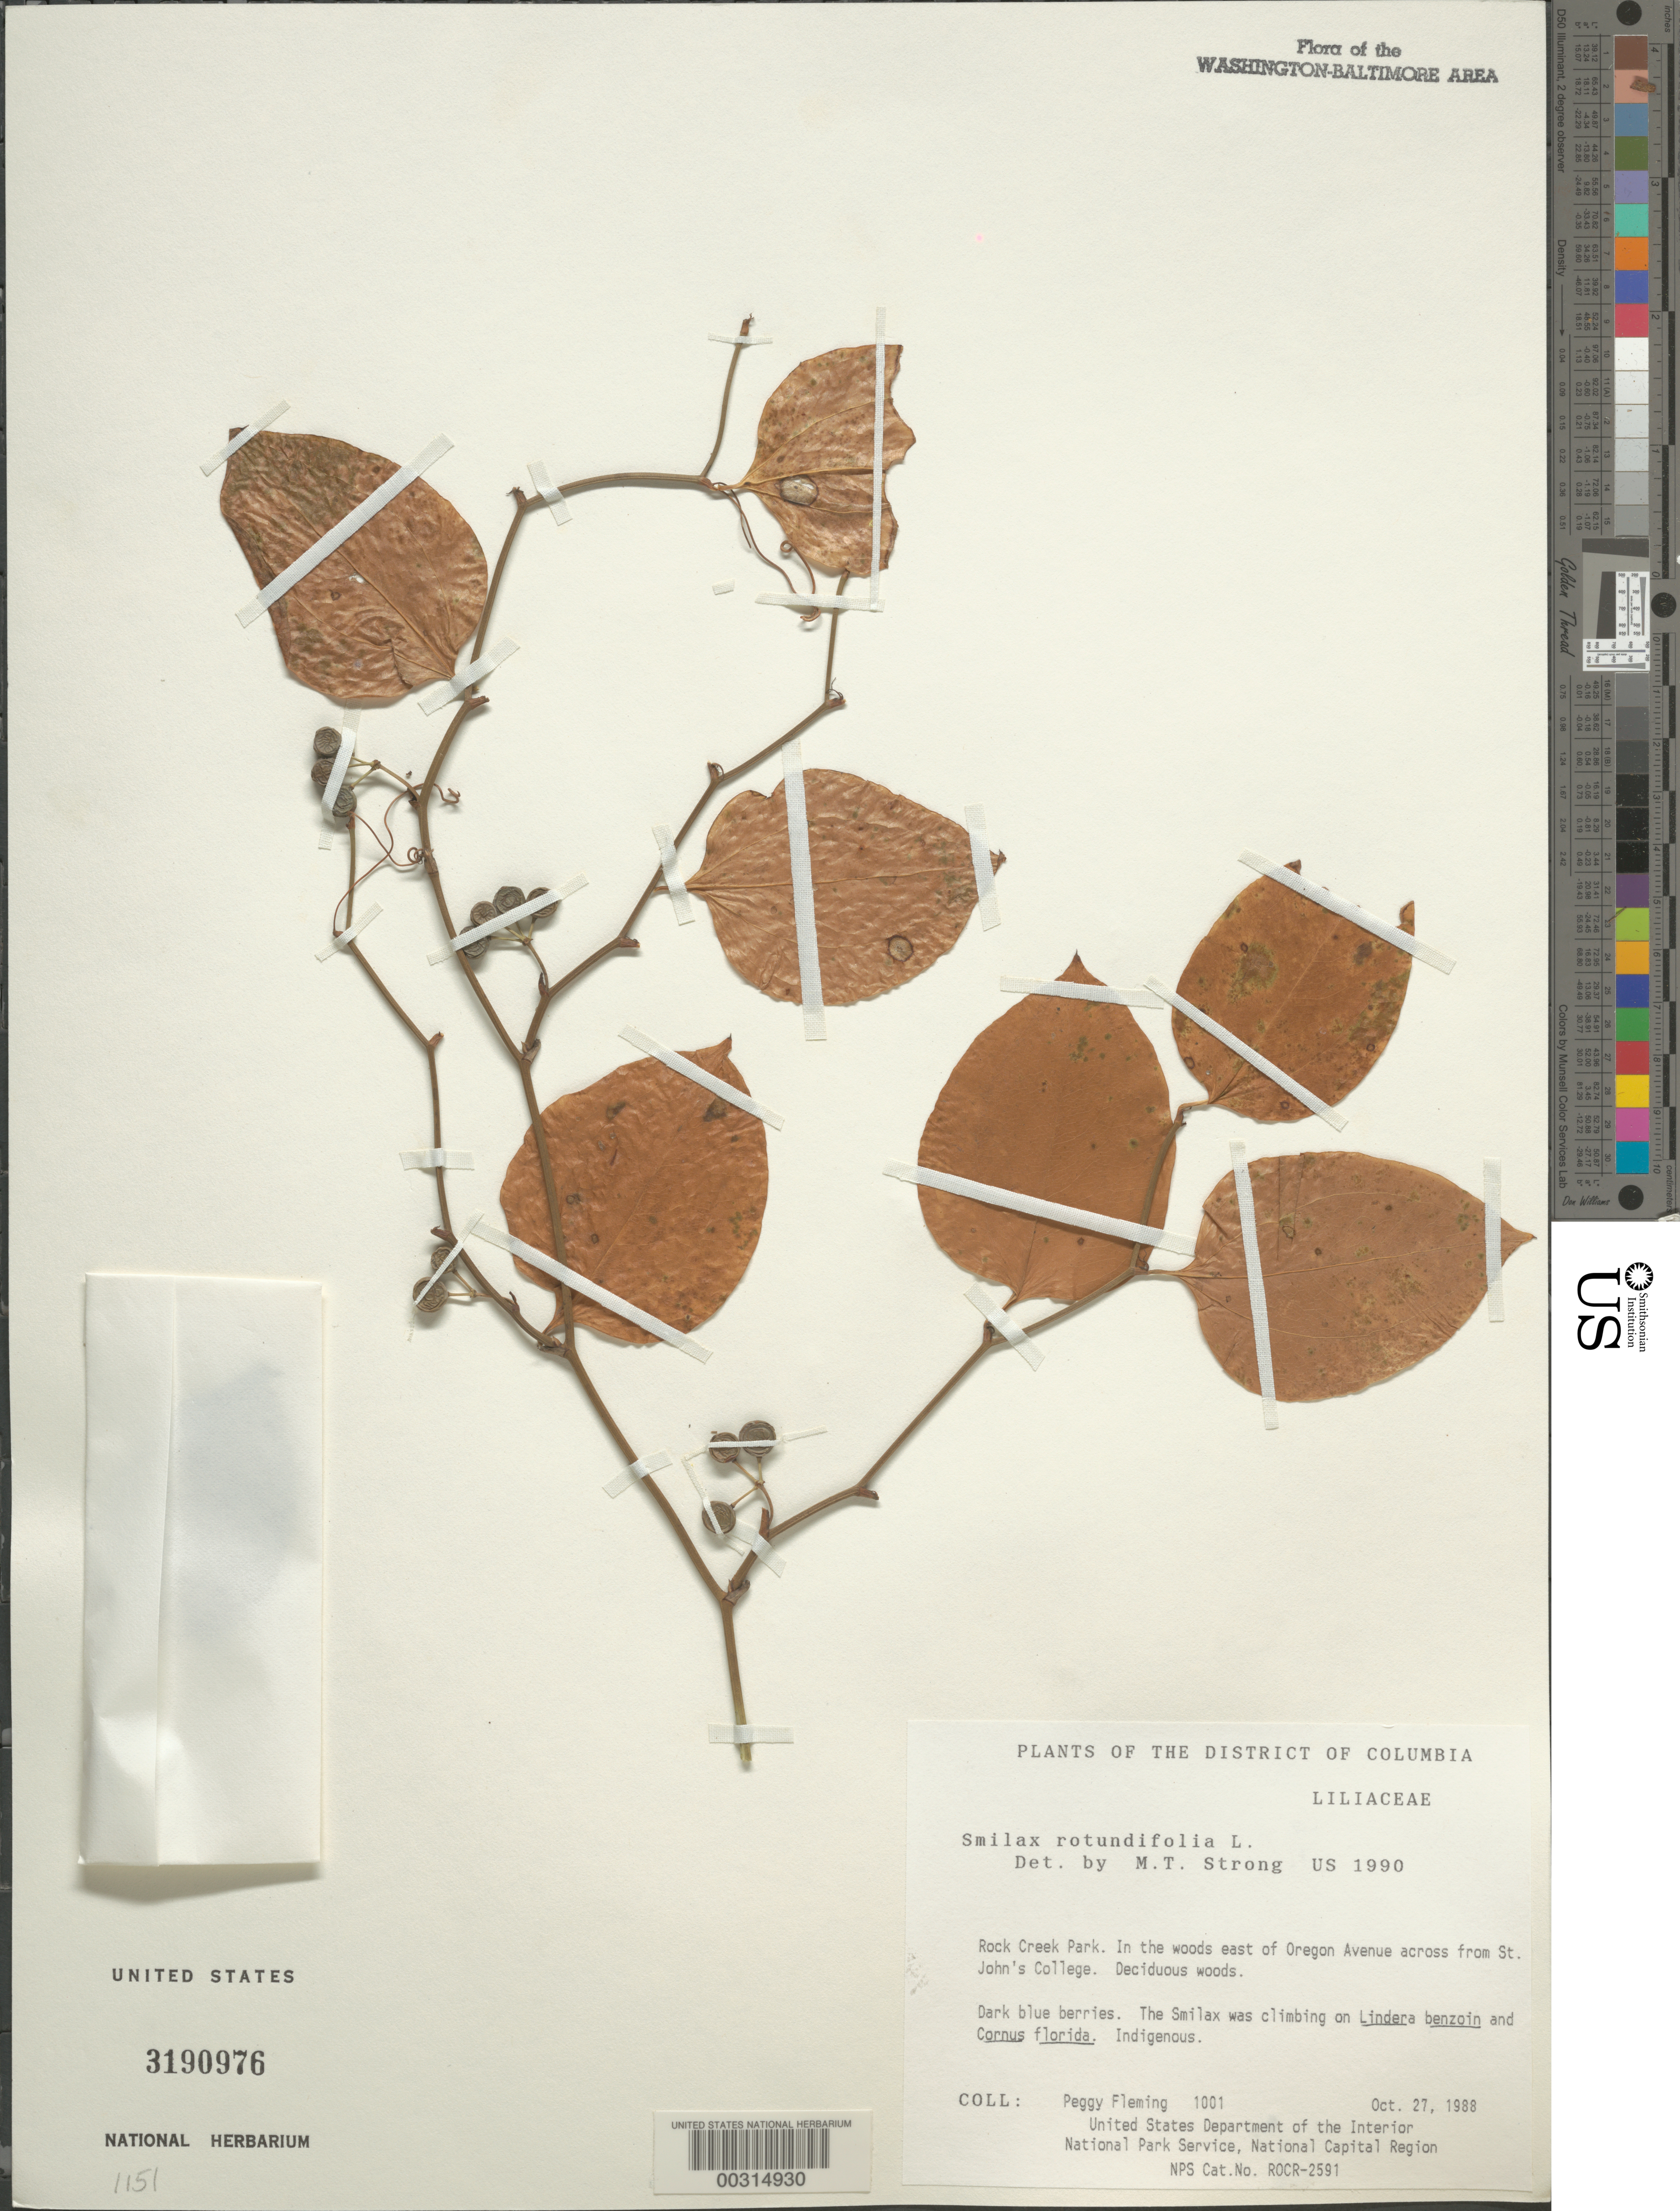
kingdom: Plantae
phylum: Tracheophyta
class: Liliopsida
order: Liliales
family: Smilacaceae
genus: Smilax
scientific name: Smilax rotundifolia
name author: L.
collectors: P. Fleming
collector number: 1001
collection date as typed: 27 Oct 1988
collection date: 1988-10-27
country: United States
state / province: District of Columbia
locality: Rock Creek Park, in woods E of Oregon Ave across from St John's College Rock Creek Park and vicinity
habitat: Deciduous woods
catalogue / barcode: US 3190976